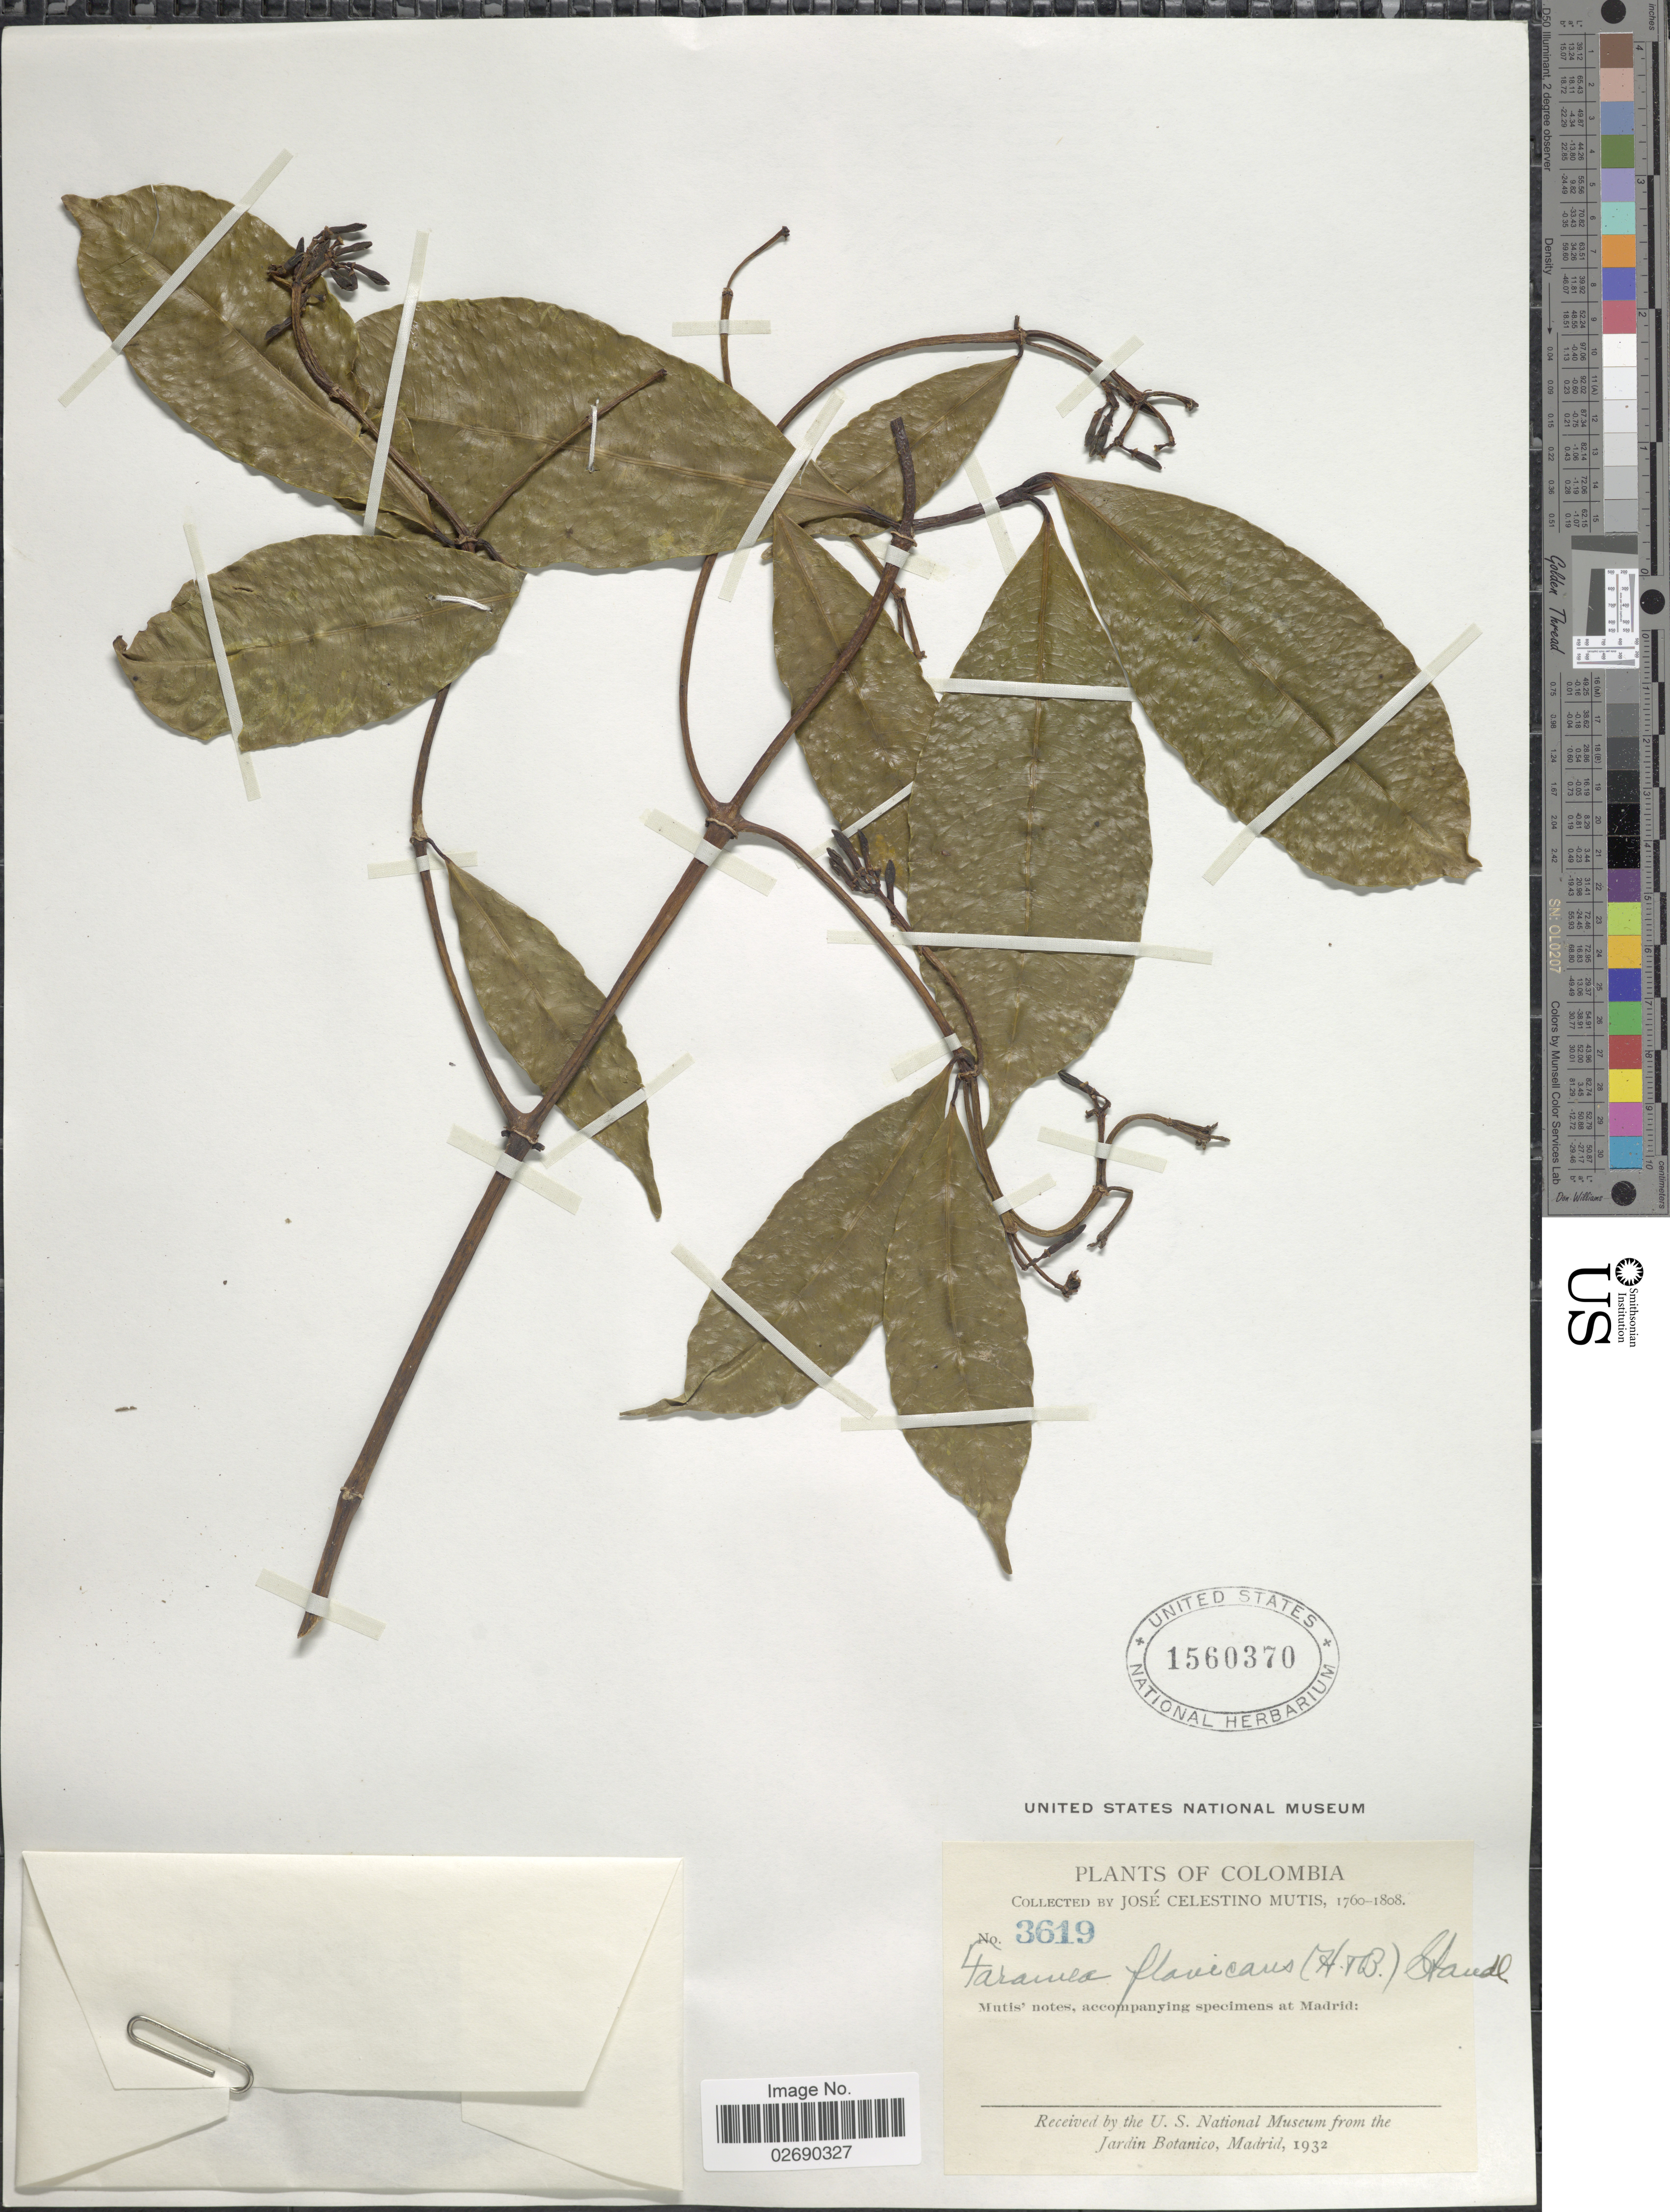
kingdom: Plantae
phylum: Tracheophyta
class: Magnoliopsida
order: Gentianales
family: Rubiaceae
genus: Faramea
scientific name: Faramea flavicans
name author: (Roem. & Schult.) Standl.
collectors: J. C. B. Mutis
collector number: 3619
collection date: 1760/1808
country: Colombia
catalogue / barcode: US 1560370